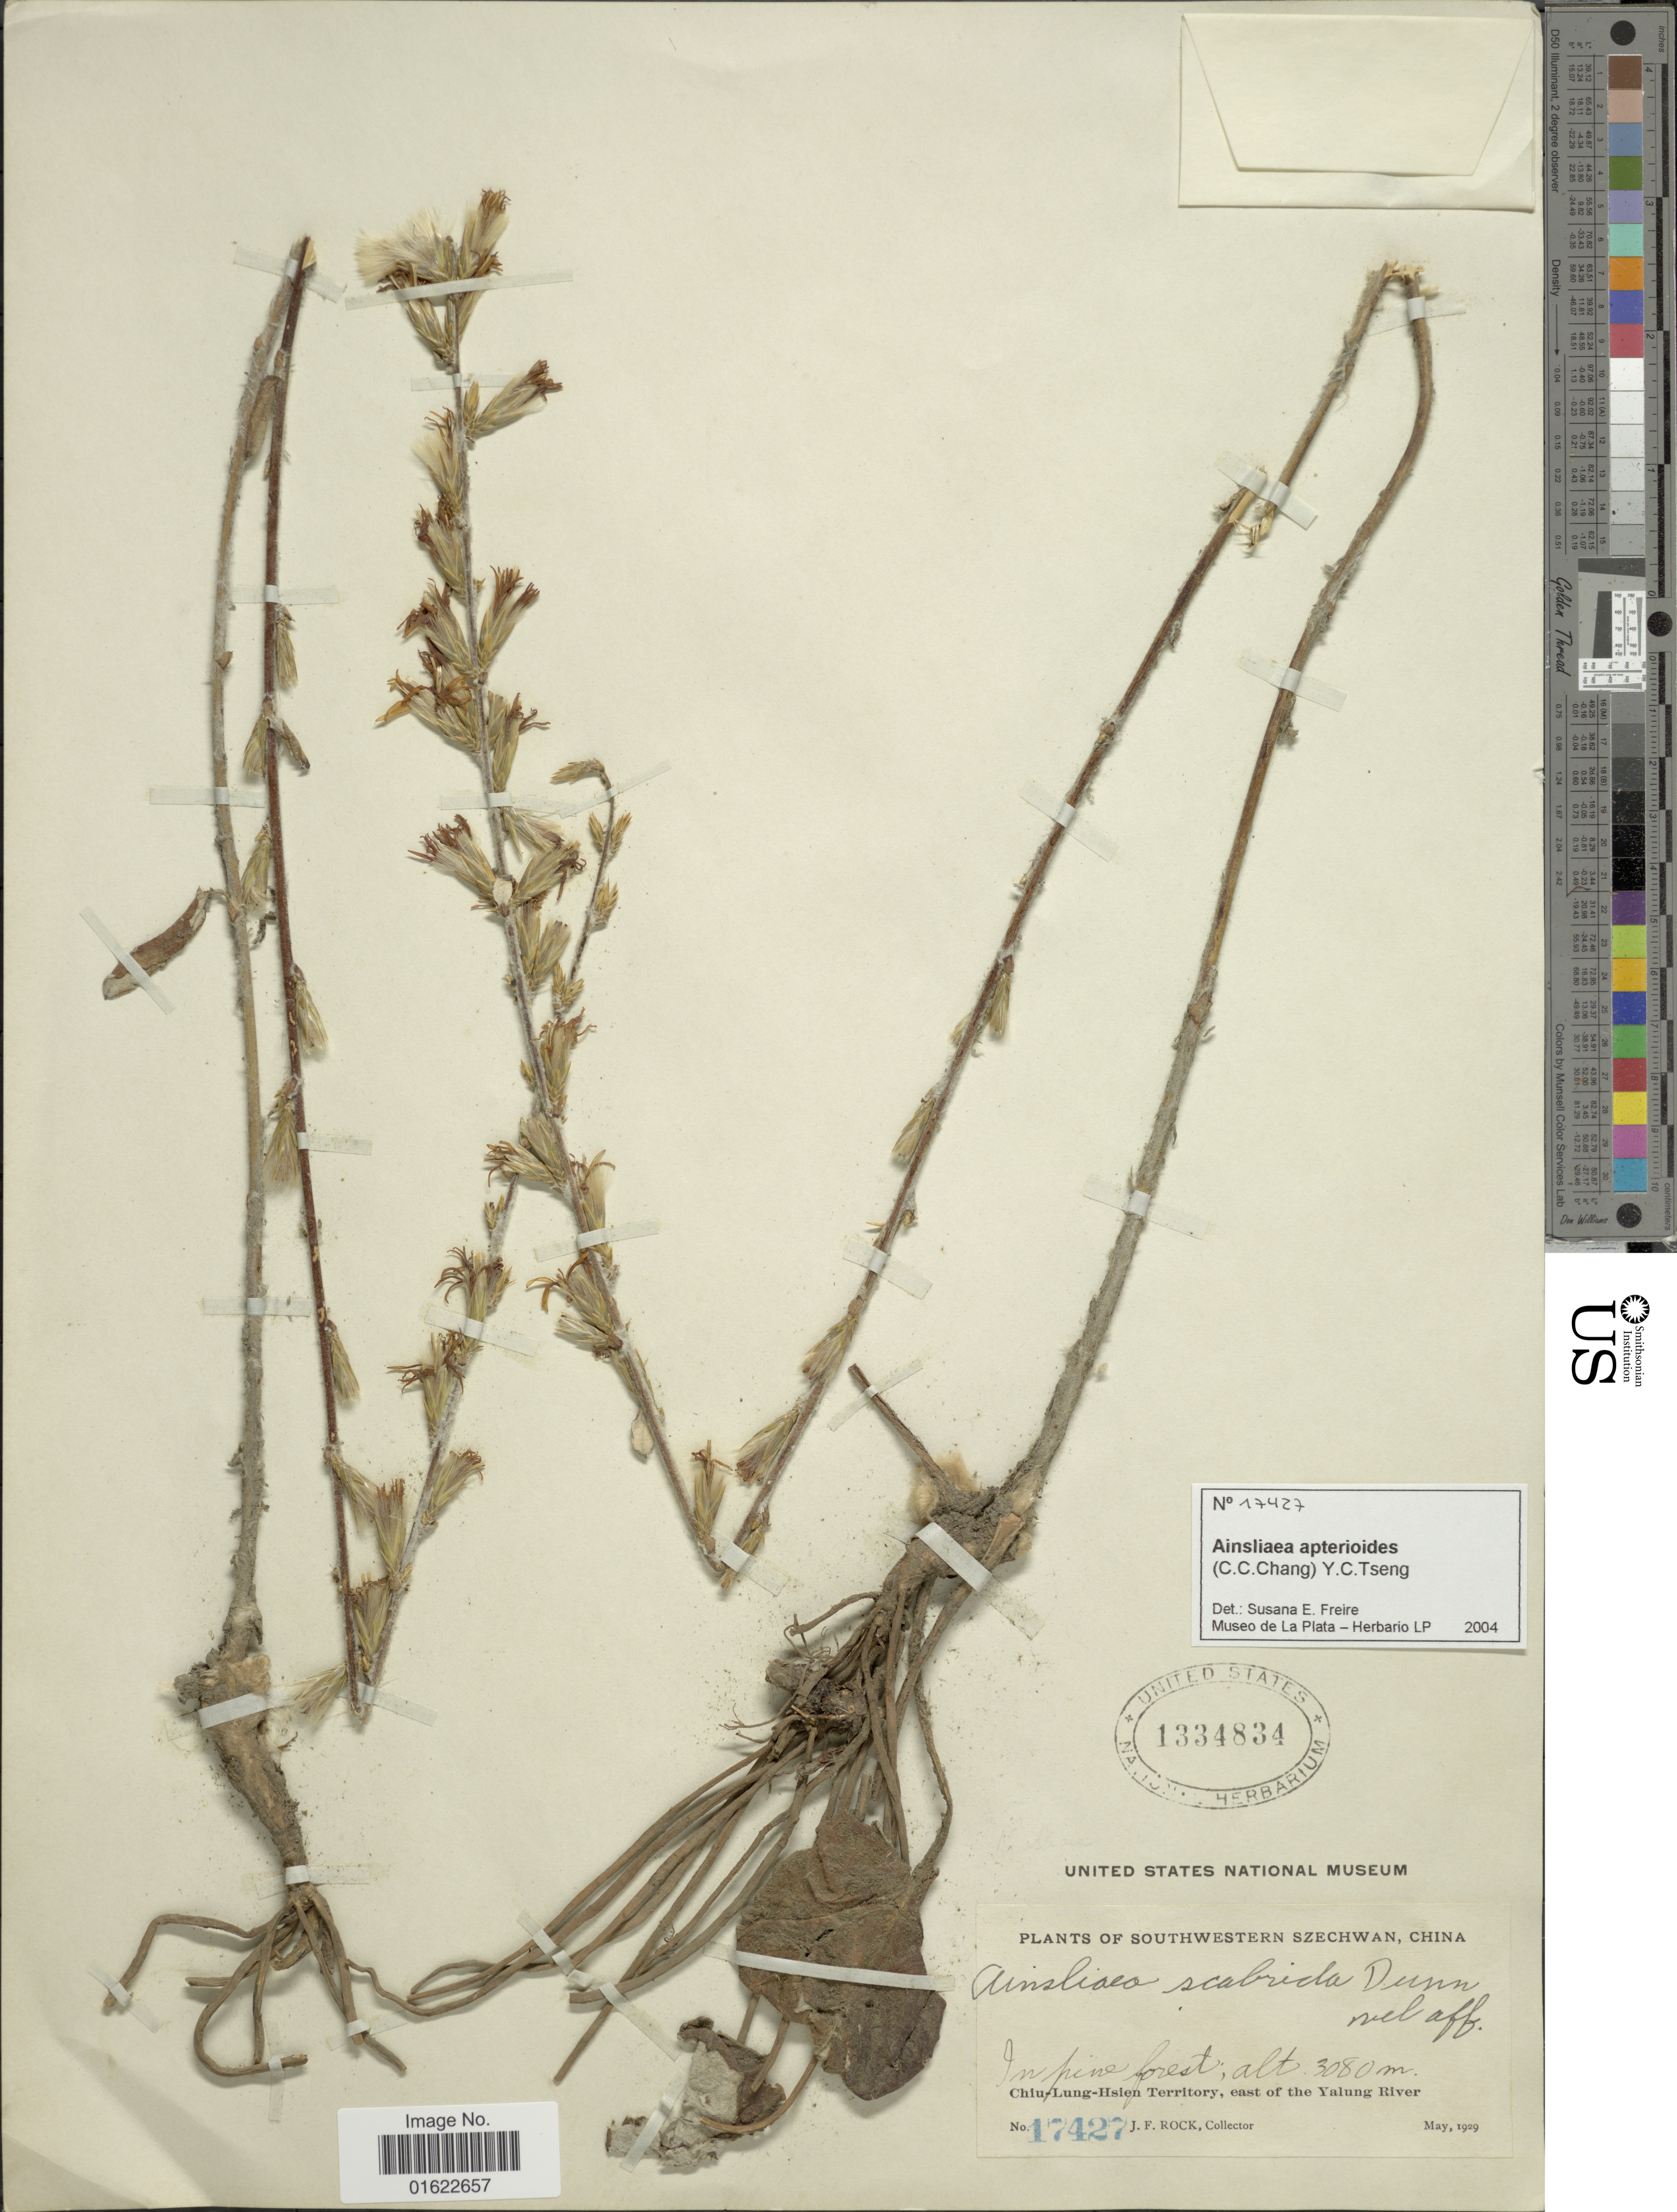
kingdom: Plantae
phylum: Tracheophyta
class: Magnoliopsida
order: Asterales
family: Asteraceae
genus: Ainsliaea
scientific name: Ainsliaea apteroides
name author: (C.C. Chang) Y.C. Tseng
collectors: J. Rock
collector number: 17427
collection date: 1929-05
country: China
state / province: Sichuan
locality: Southwestern Szechwan, Chiu-Lung-Hsien Territory, east of the Yalung River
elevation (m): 3080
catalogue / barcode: US 1334834